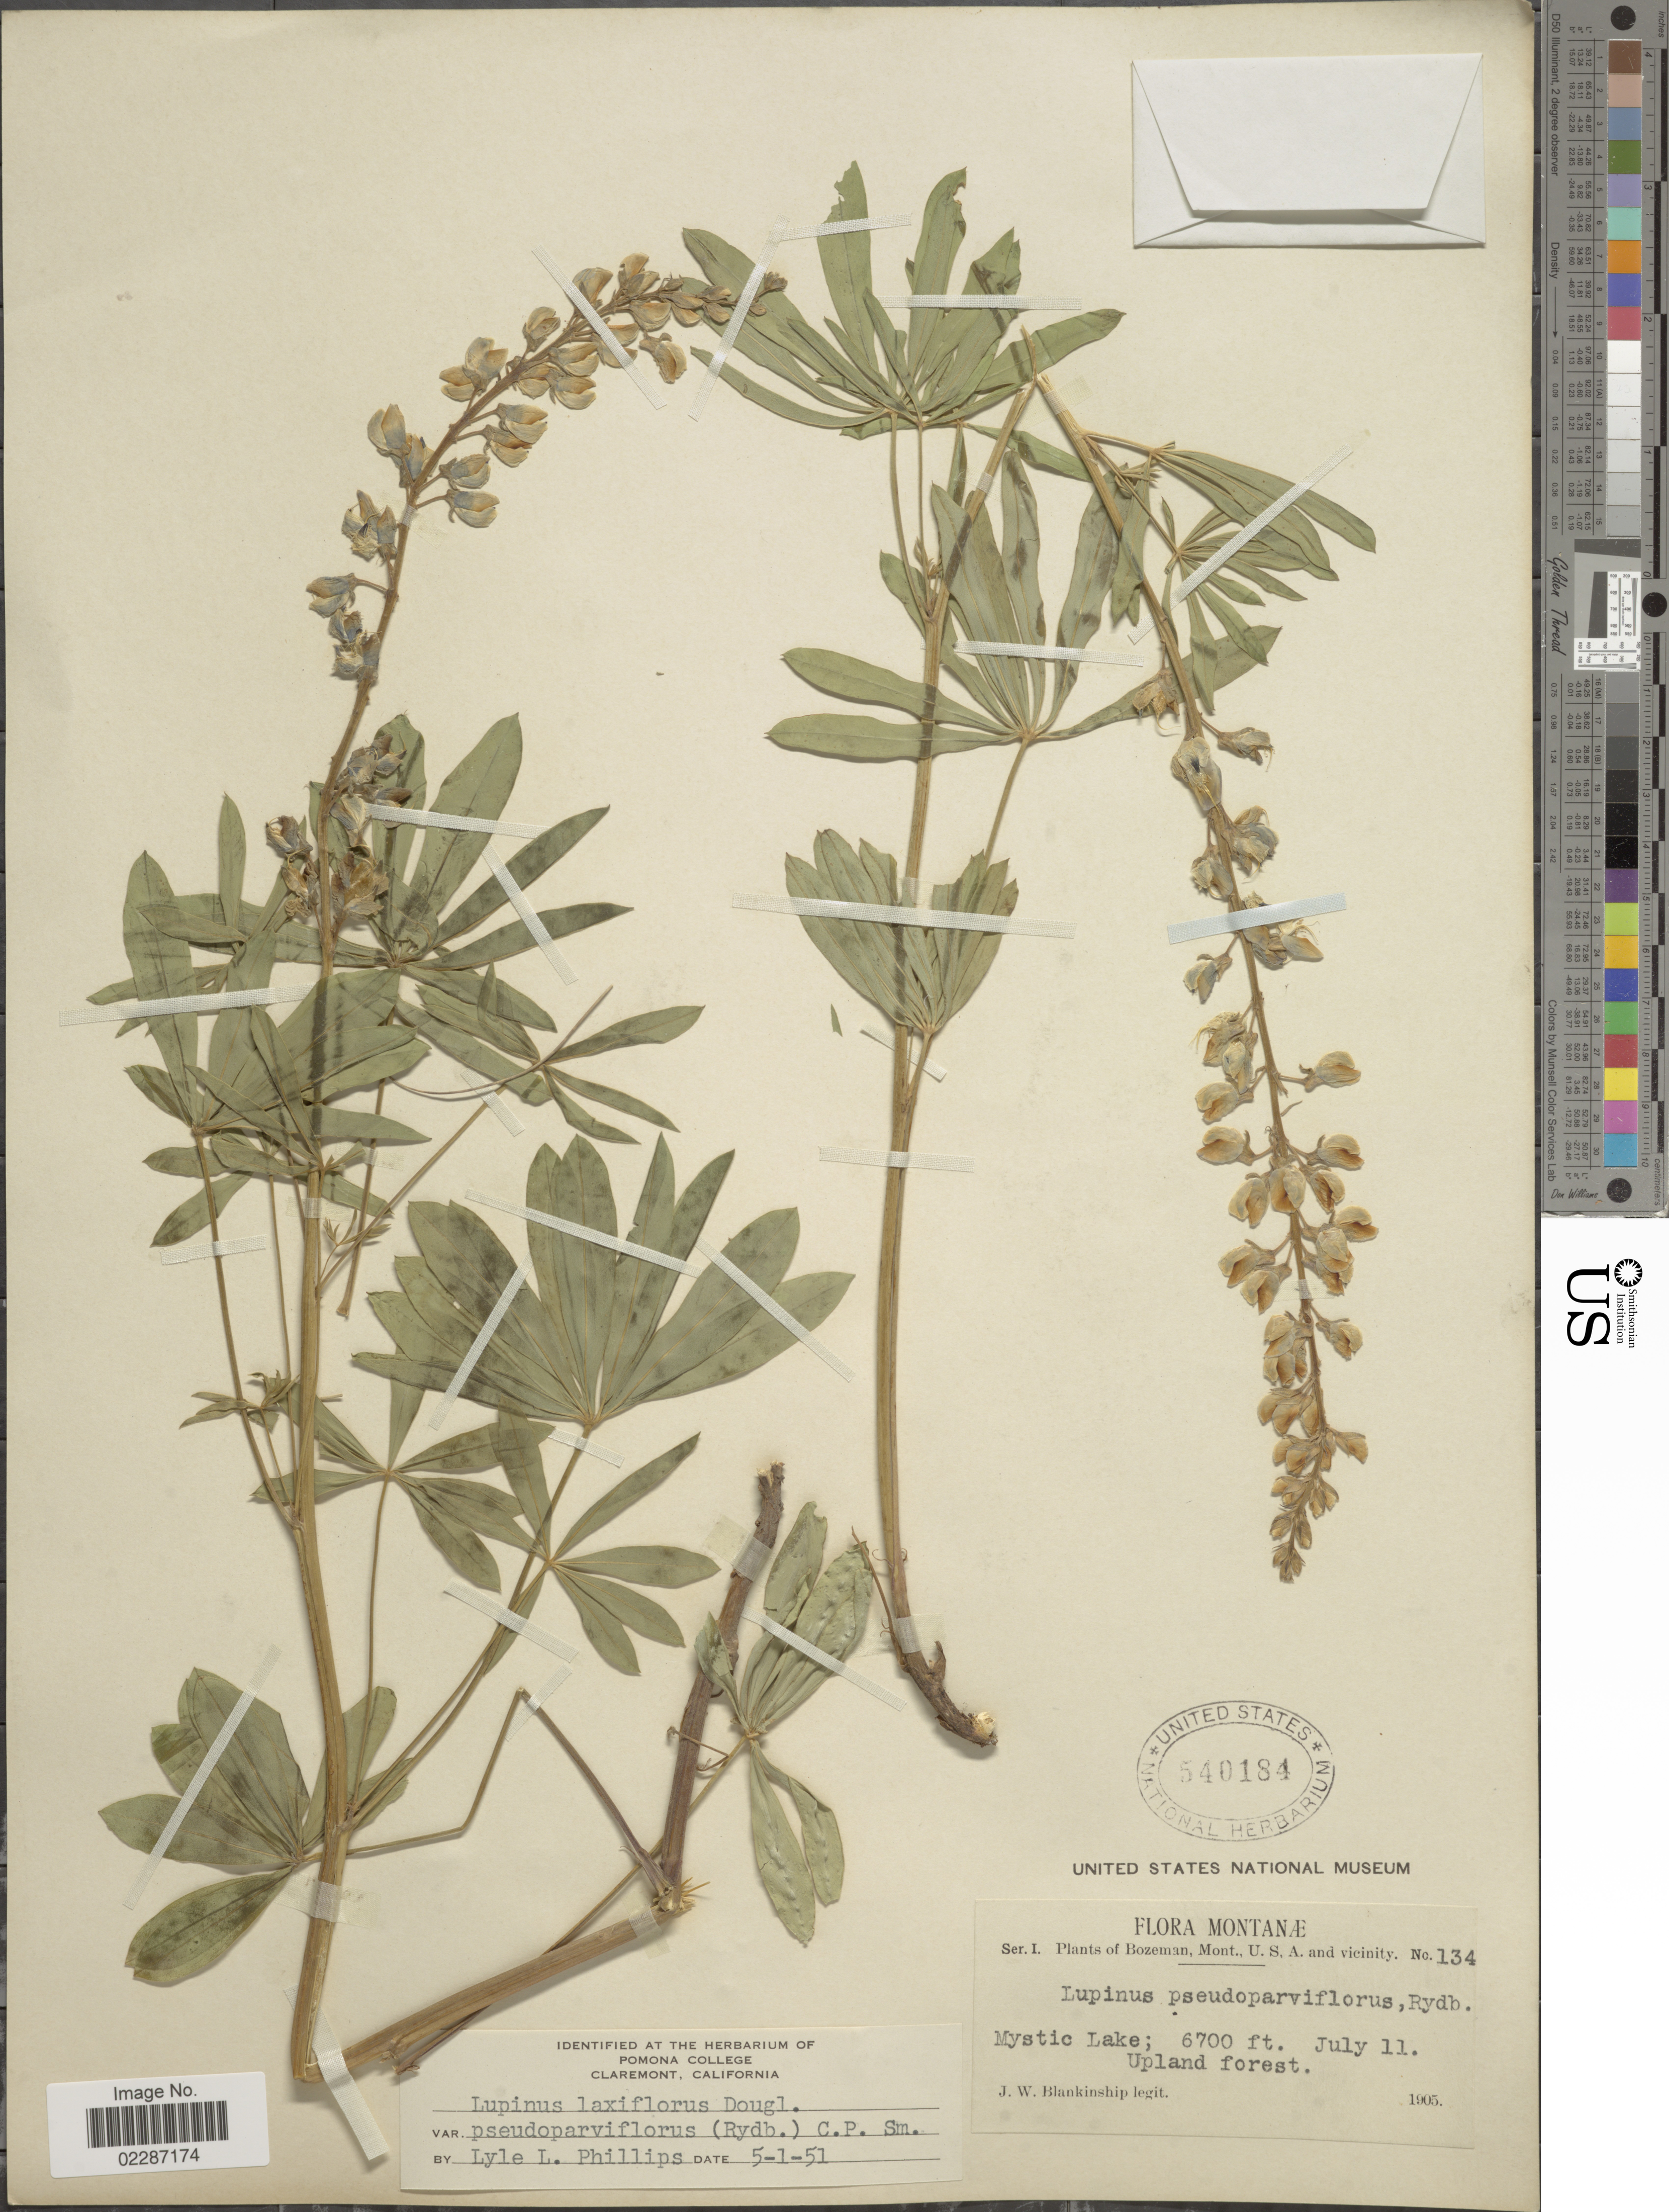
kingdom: Plantae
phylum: Tracheophyta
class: Magnoliopsida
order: Fabales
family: Fabaceae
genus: Lupinus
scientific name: Lupinus pseudoparviflorus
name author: Rydb.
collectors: J. W. Blankinship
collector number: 134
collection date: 1905-07-11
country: United States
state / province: Montana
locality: Mystic Lake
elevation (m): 2042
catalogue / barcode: US 540184